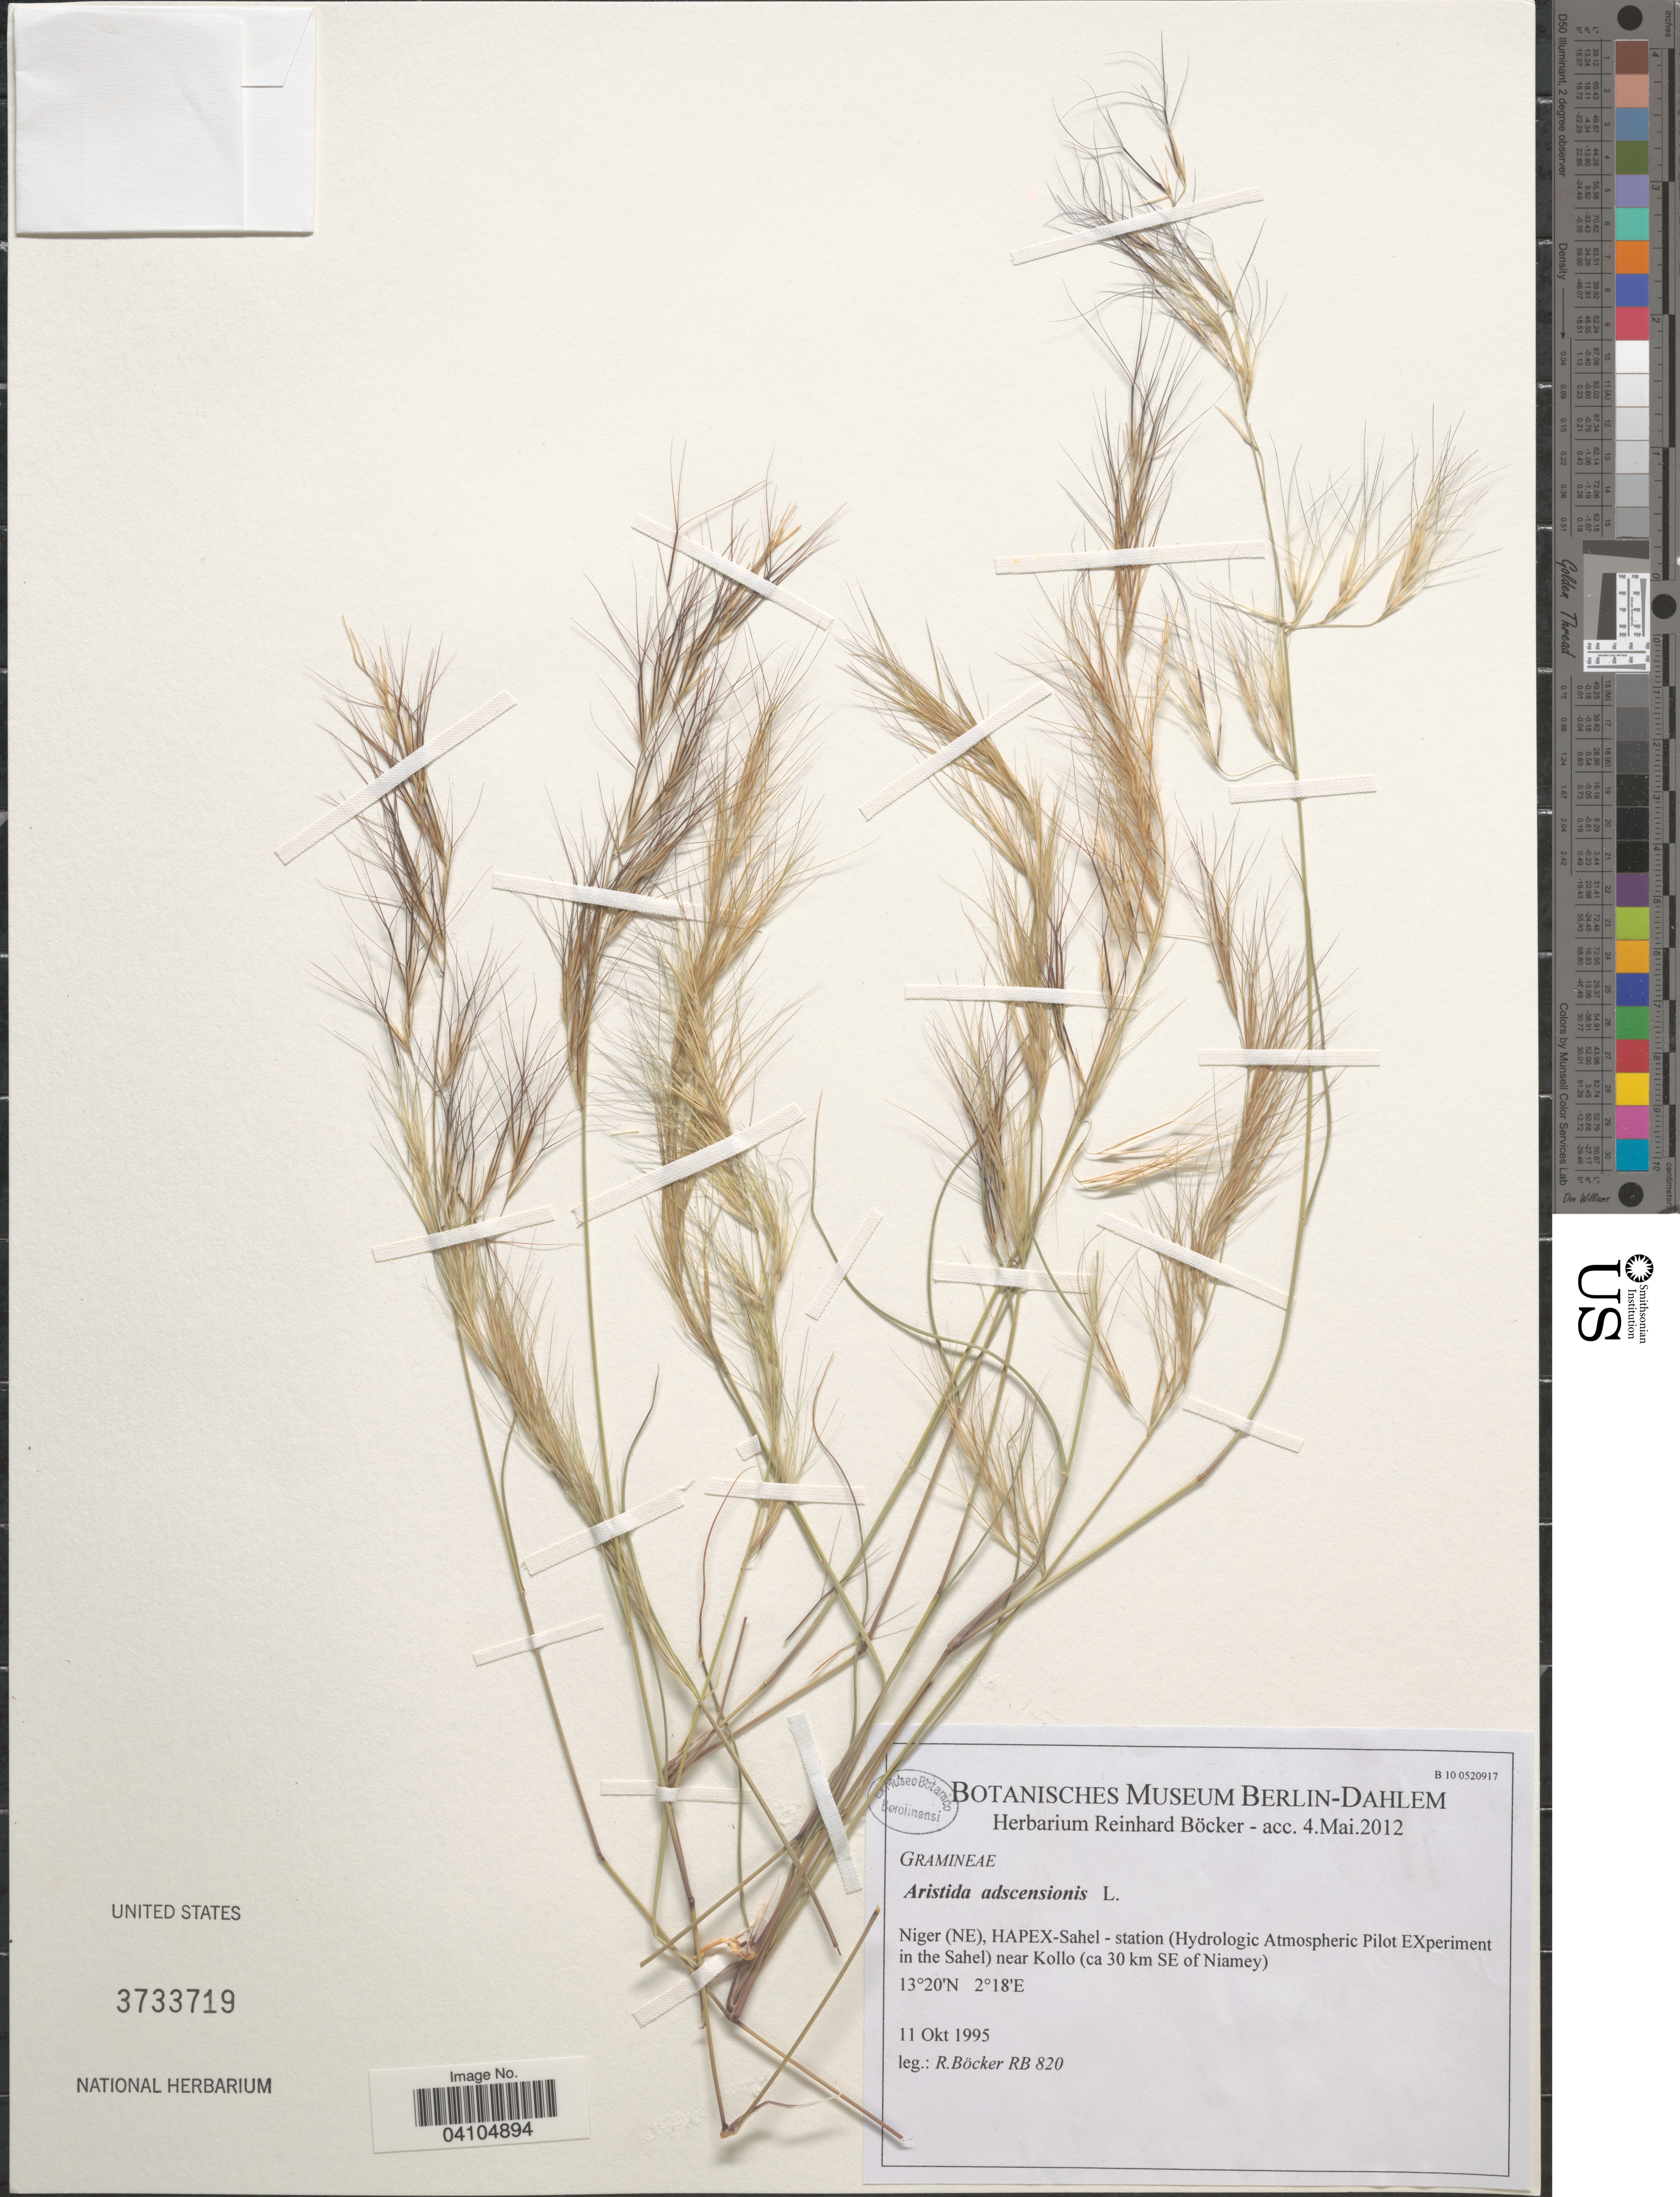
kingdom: Plantae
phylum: Tracheophyta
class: Liliopsida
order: Poales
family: Poaceae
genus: Aristida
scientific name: Aristida adscensionis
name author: L.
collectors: R. Böcker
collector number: RB820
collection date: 1995-10-11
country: Nigeria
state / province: Niger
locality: (NE), HAPEX-Sahel-station (Hydrologic Atmospheric Pilot EXperiment in the Sahel) near Kollo (ca 30 km SE of Niamey).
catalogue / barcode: US 3733719